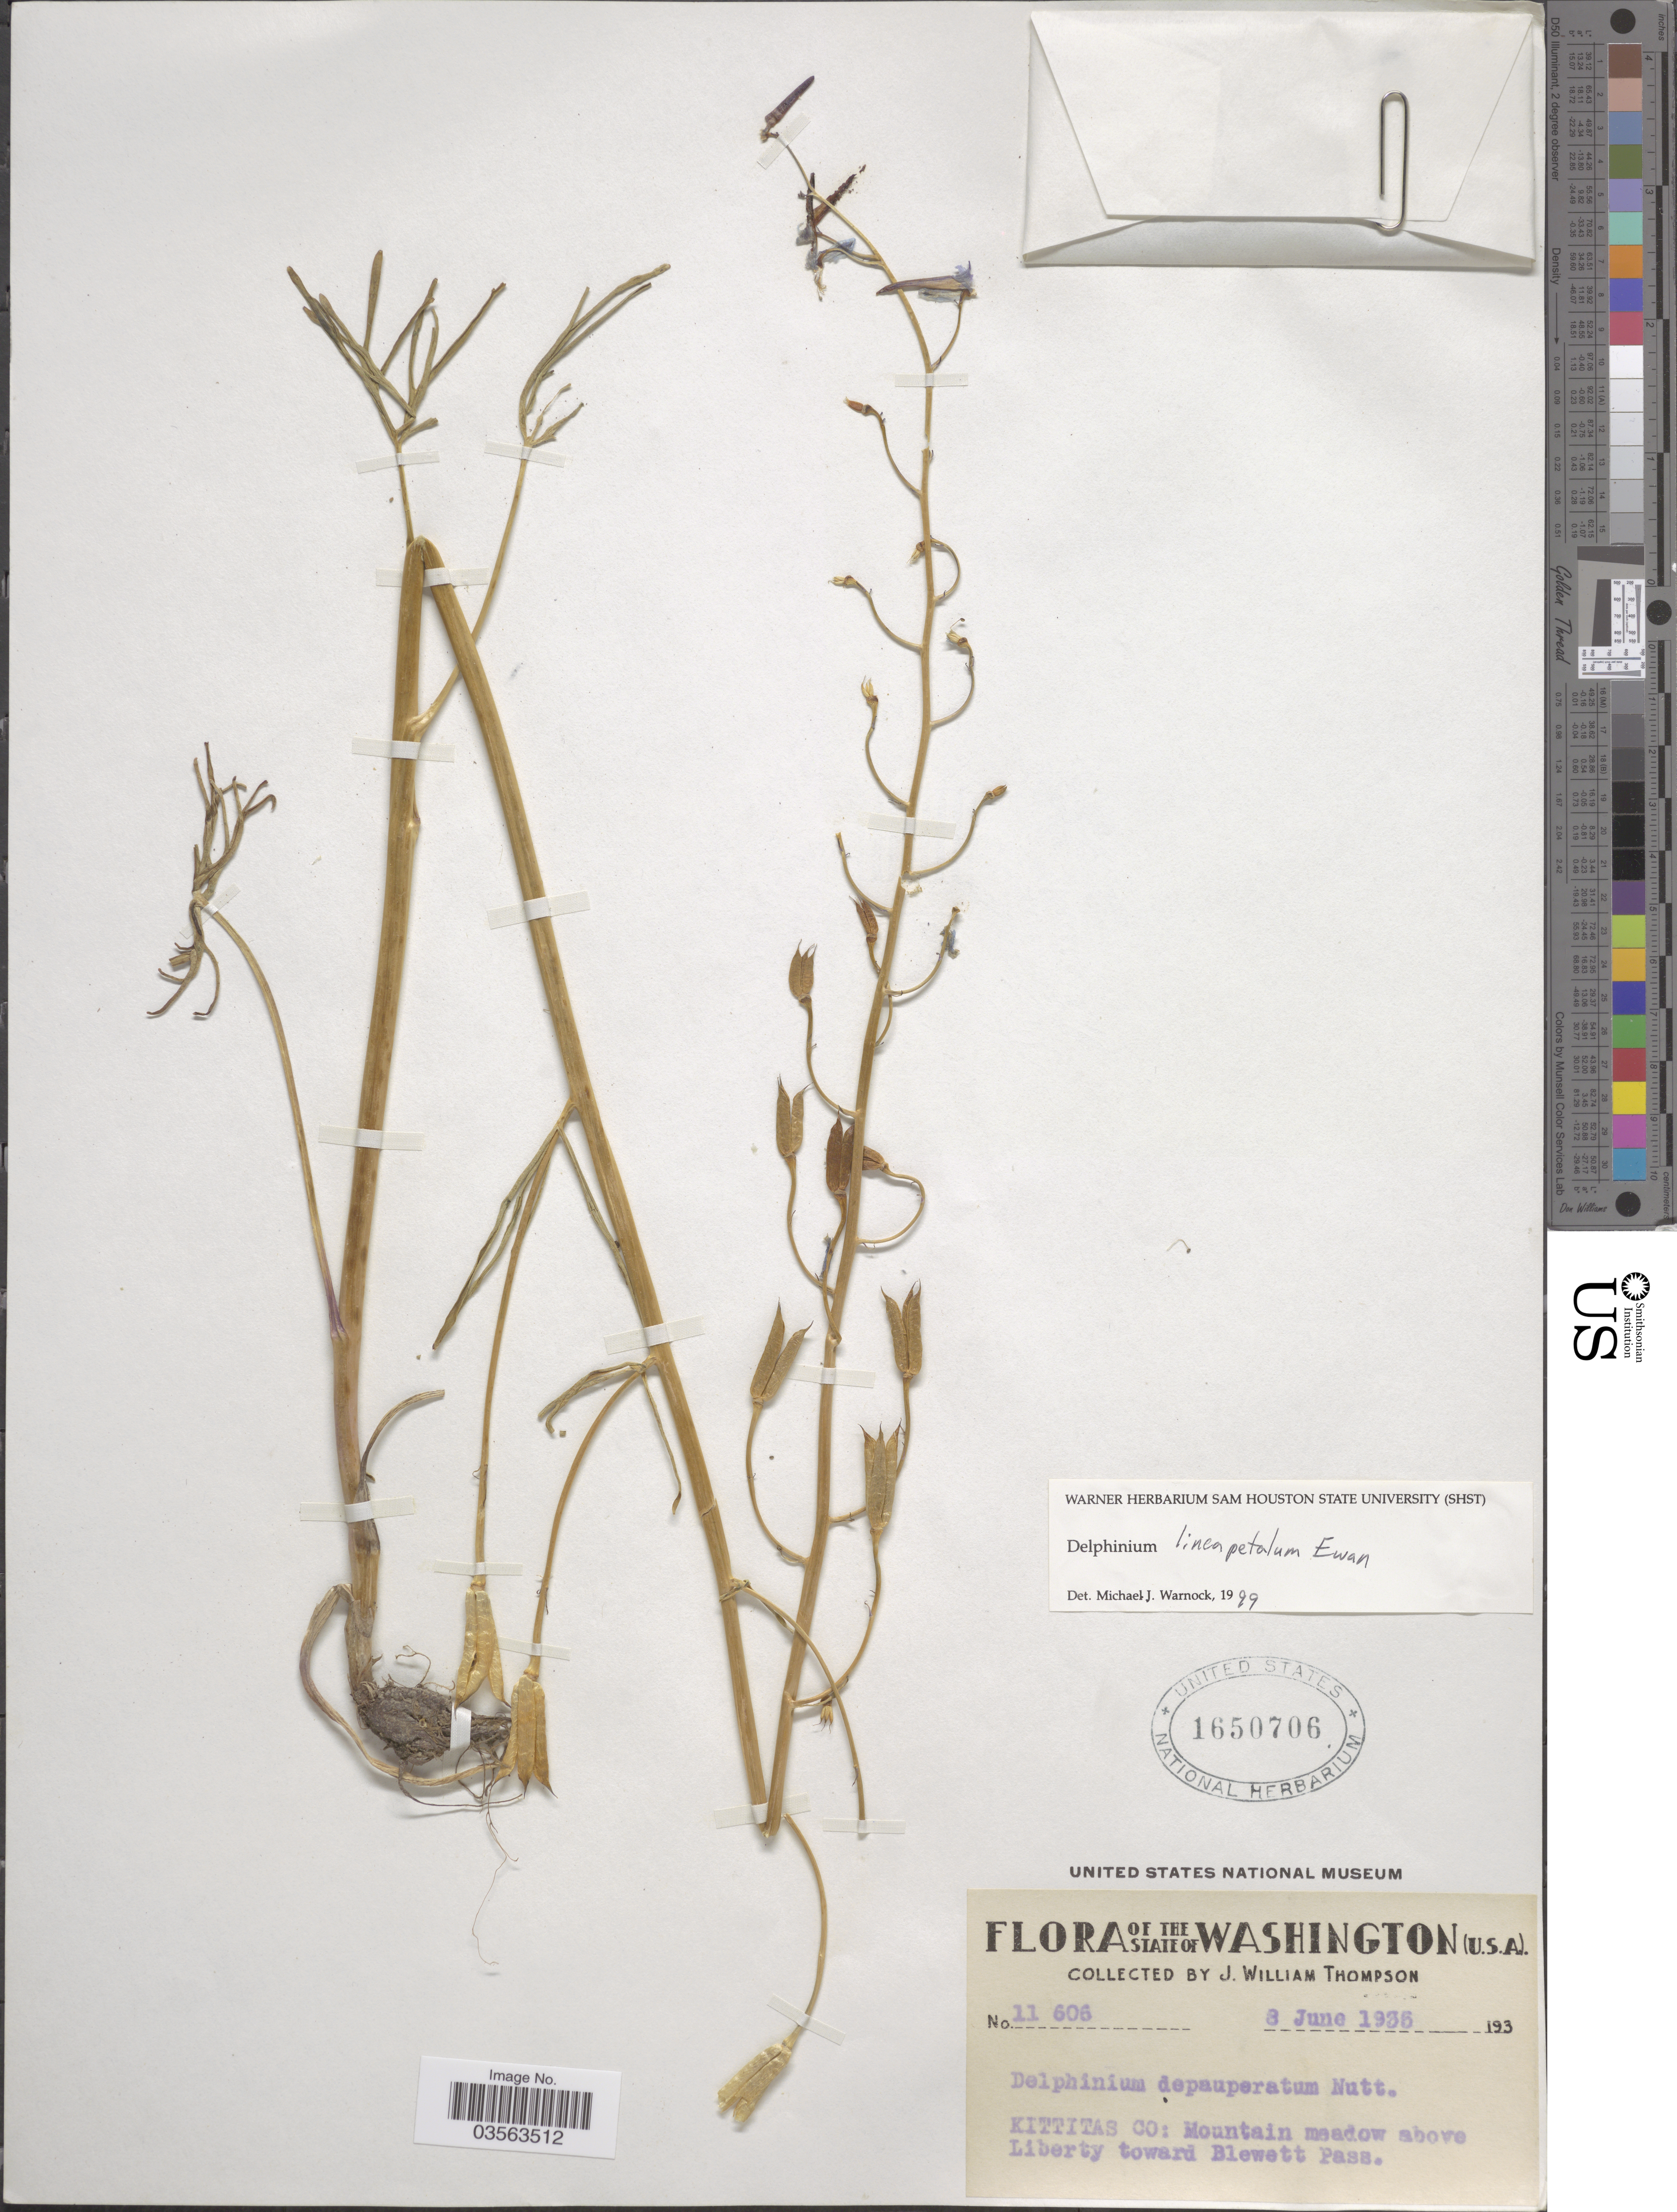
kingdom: Plantae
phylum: Tracheophyta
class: Magnoliopsida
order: Ranunculales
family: Ranunculaceae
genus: Delphinium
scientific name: Delphinium lineapetalum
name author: Ewan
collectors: J. W. Thompson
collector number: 11 606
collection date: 1935-06-08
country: United States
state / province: Washington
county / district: Kittitas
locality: Kittitas Co: Mountain meadow above Liberty toward Blewett Pass.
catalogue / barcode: US 1650706